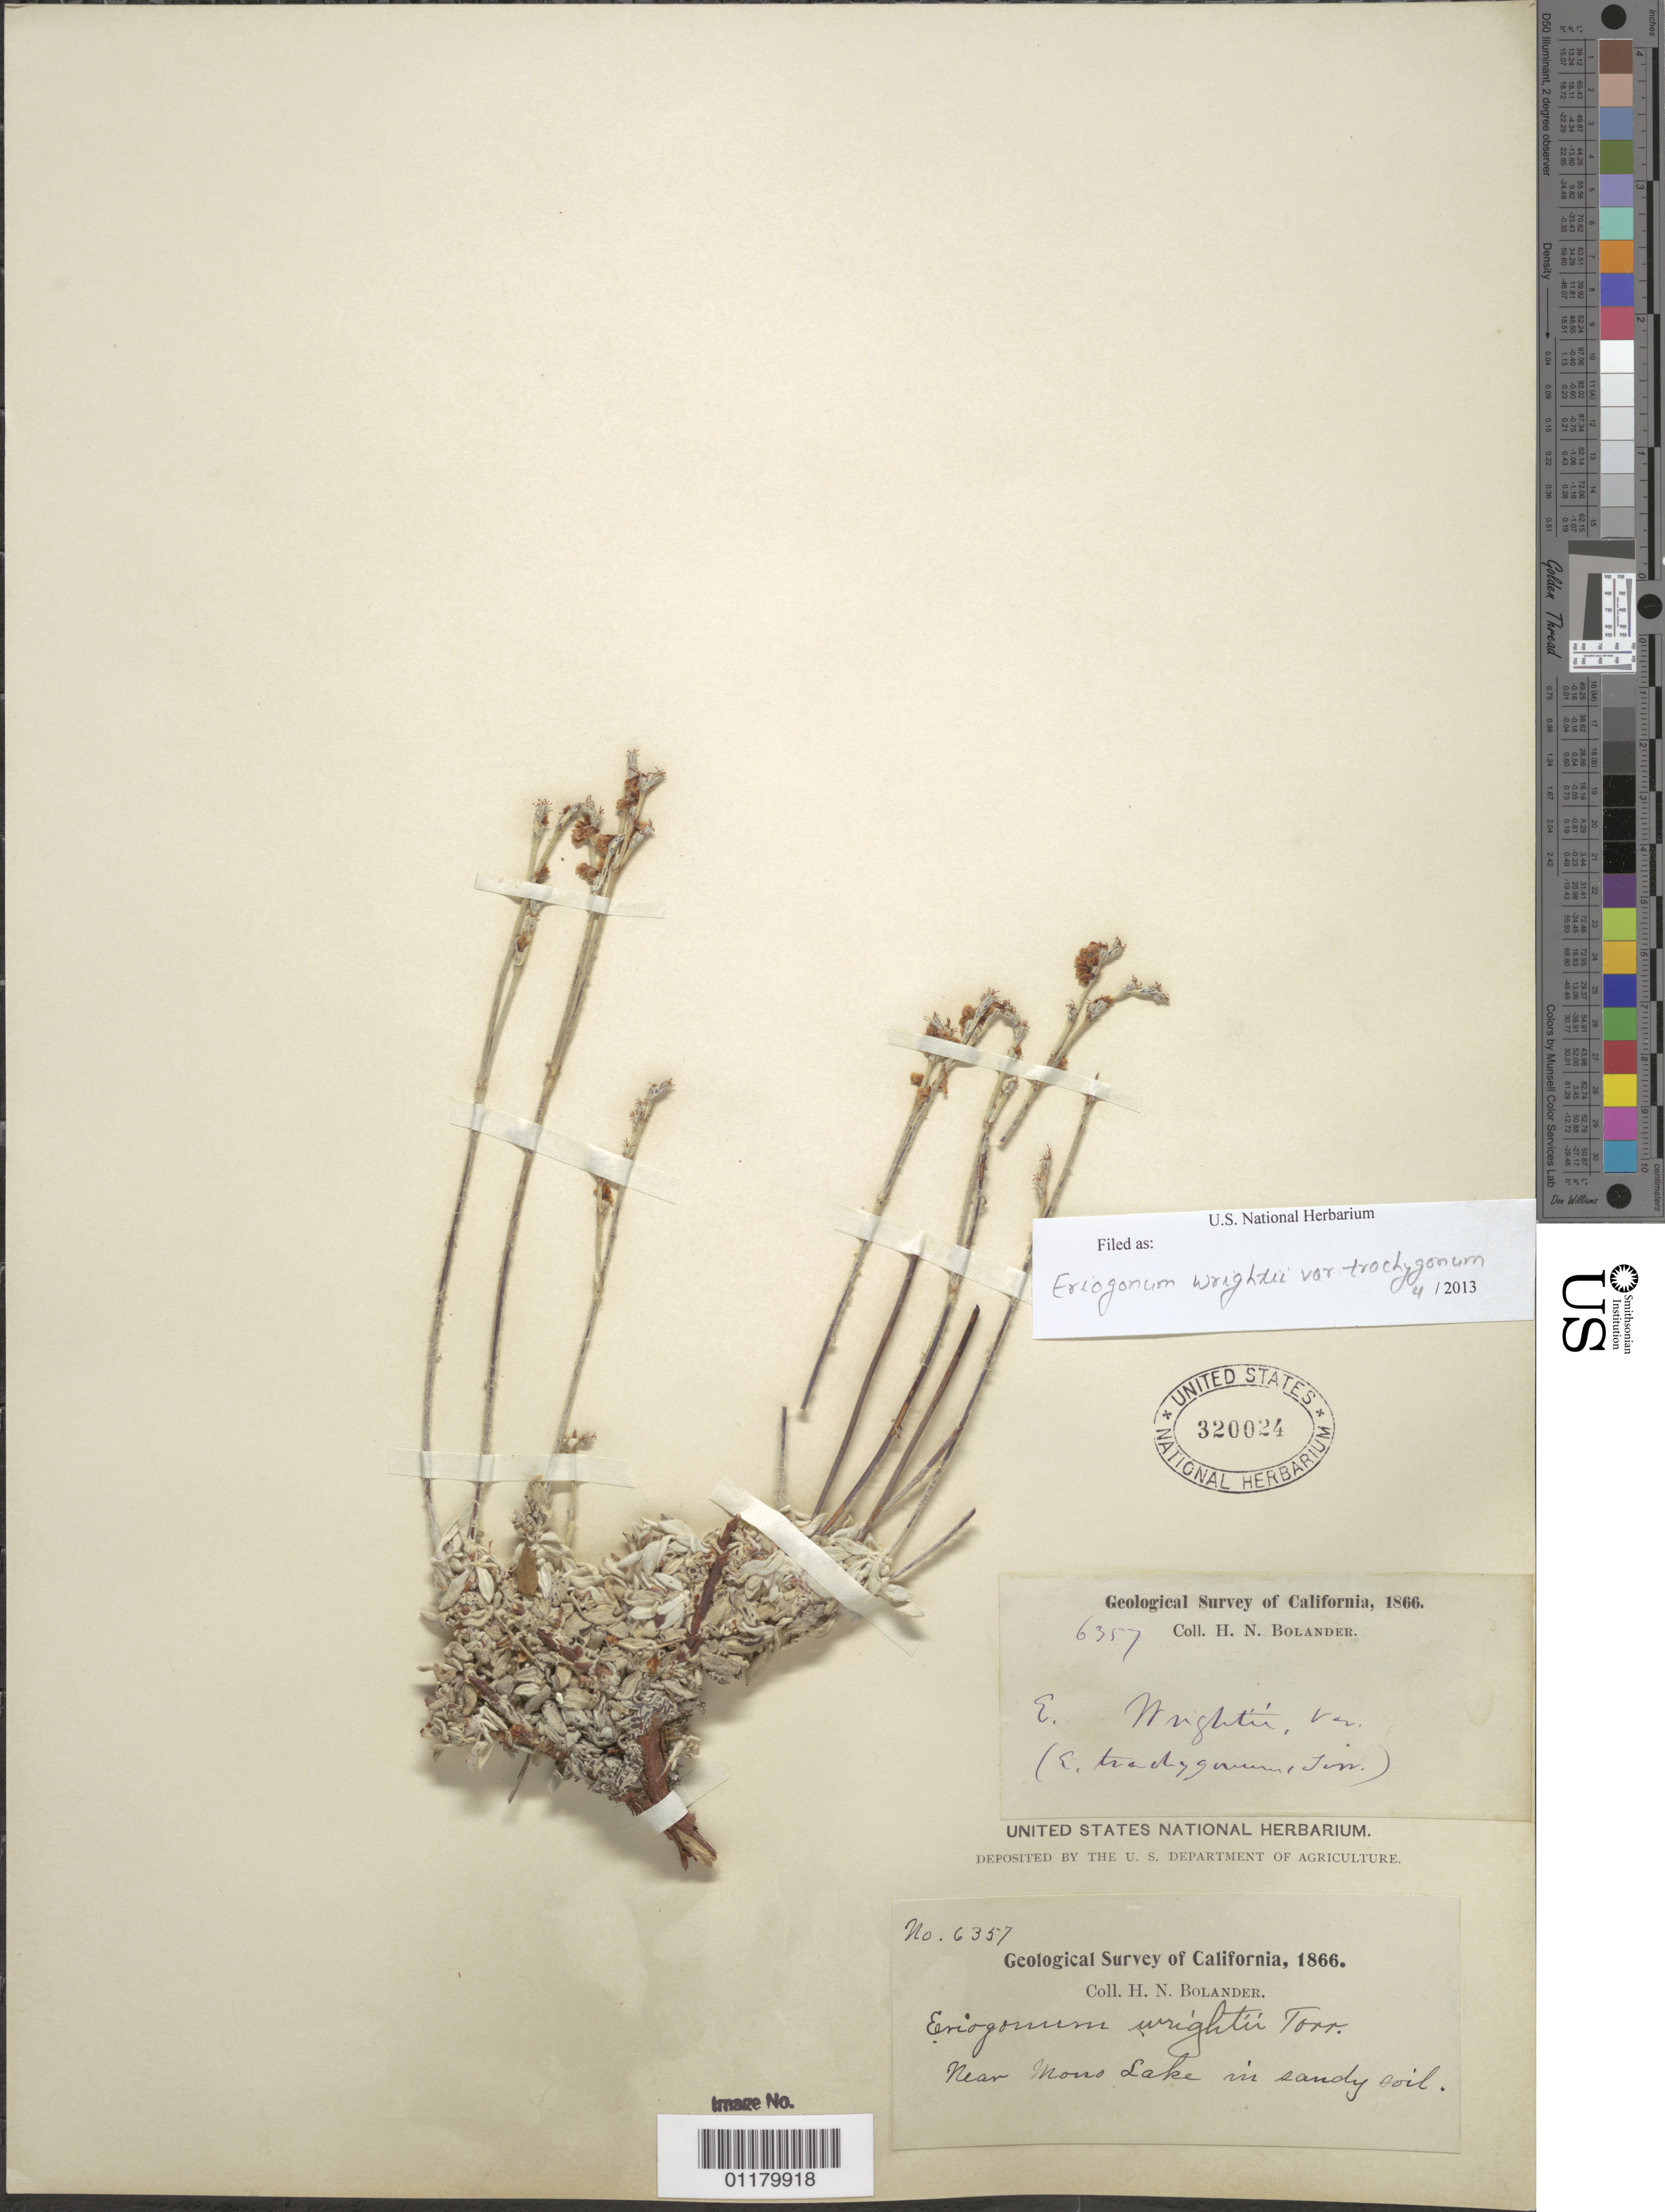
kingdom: Plantae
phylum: Tracheophyta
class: Magnoliopsida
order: Caryophyllales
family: Polygonaceae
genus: Eriogonum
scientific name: Eriogonum wrightii var. trachygonum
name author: (Torr. ex Benth.) Jeps.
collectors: H. Bolander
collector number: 58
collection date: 1866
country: United States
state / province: California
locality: Near Mono Lake.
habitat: In sandy soil.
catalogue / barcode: US 320024